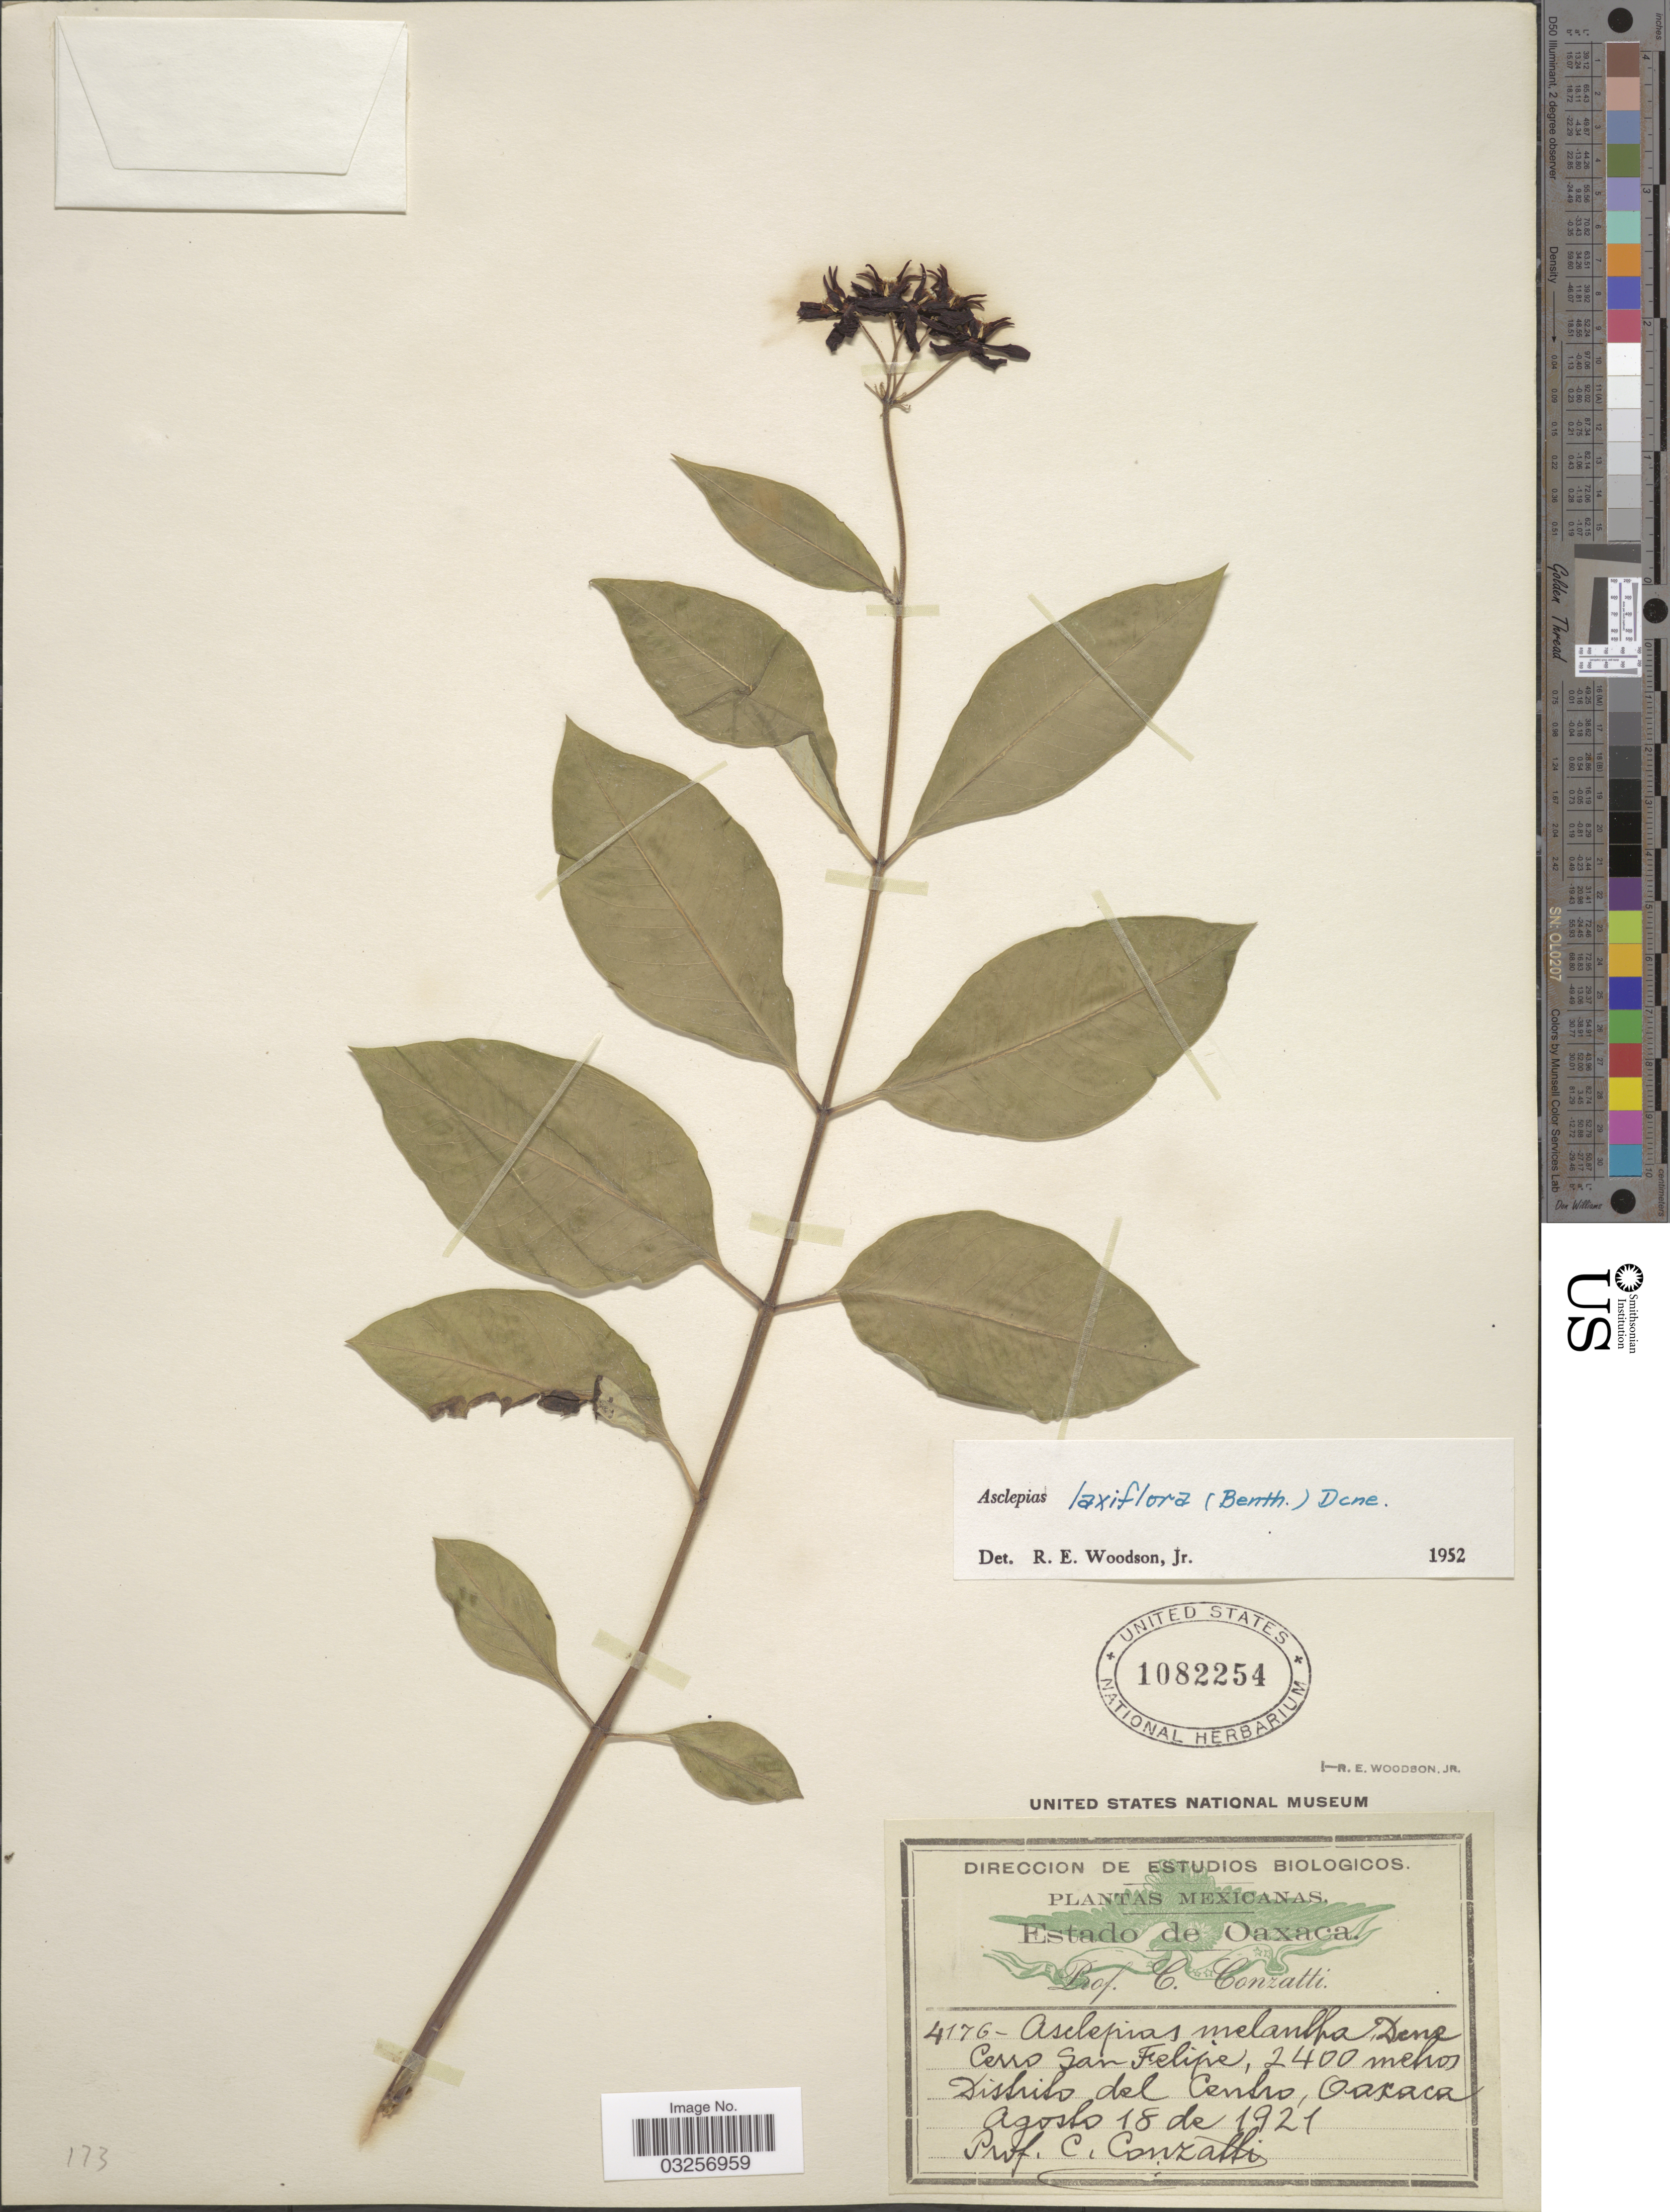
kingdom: Plantae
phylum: Tracheophyta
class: Magnoliopsida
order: Gentianales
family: Apocynaceae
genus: Asclepias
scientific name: Asclepias laxiflora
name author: Colla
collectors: C. Conzatti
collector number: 4176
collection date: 1921-08-18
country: Mexico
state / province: Oaxaca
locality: Cerro San Felipe. Distrito del Centro.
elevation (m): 2400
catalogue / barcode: US 1082254